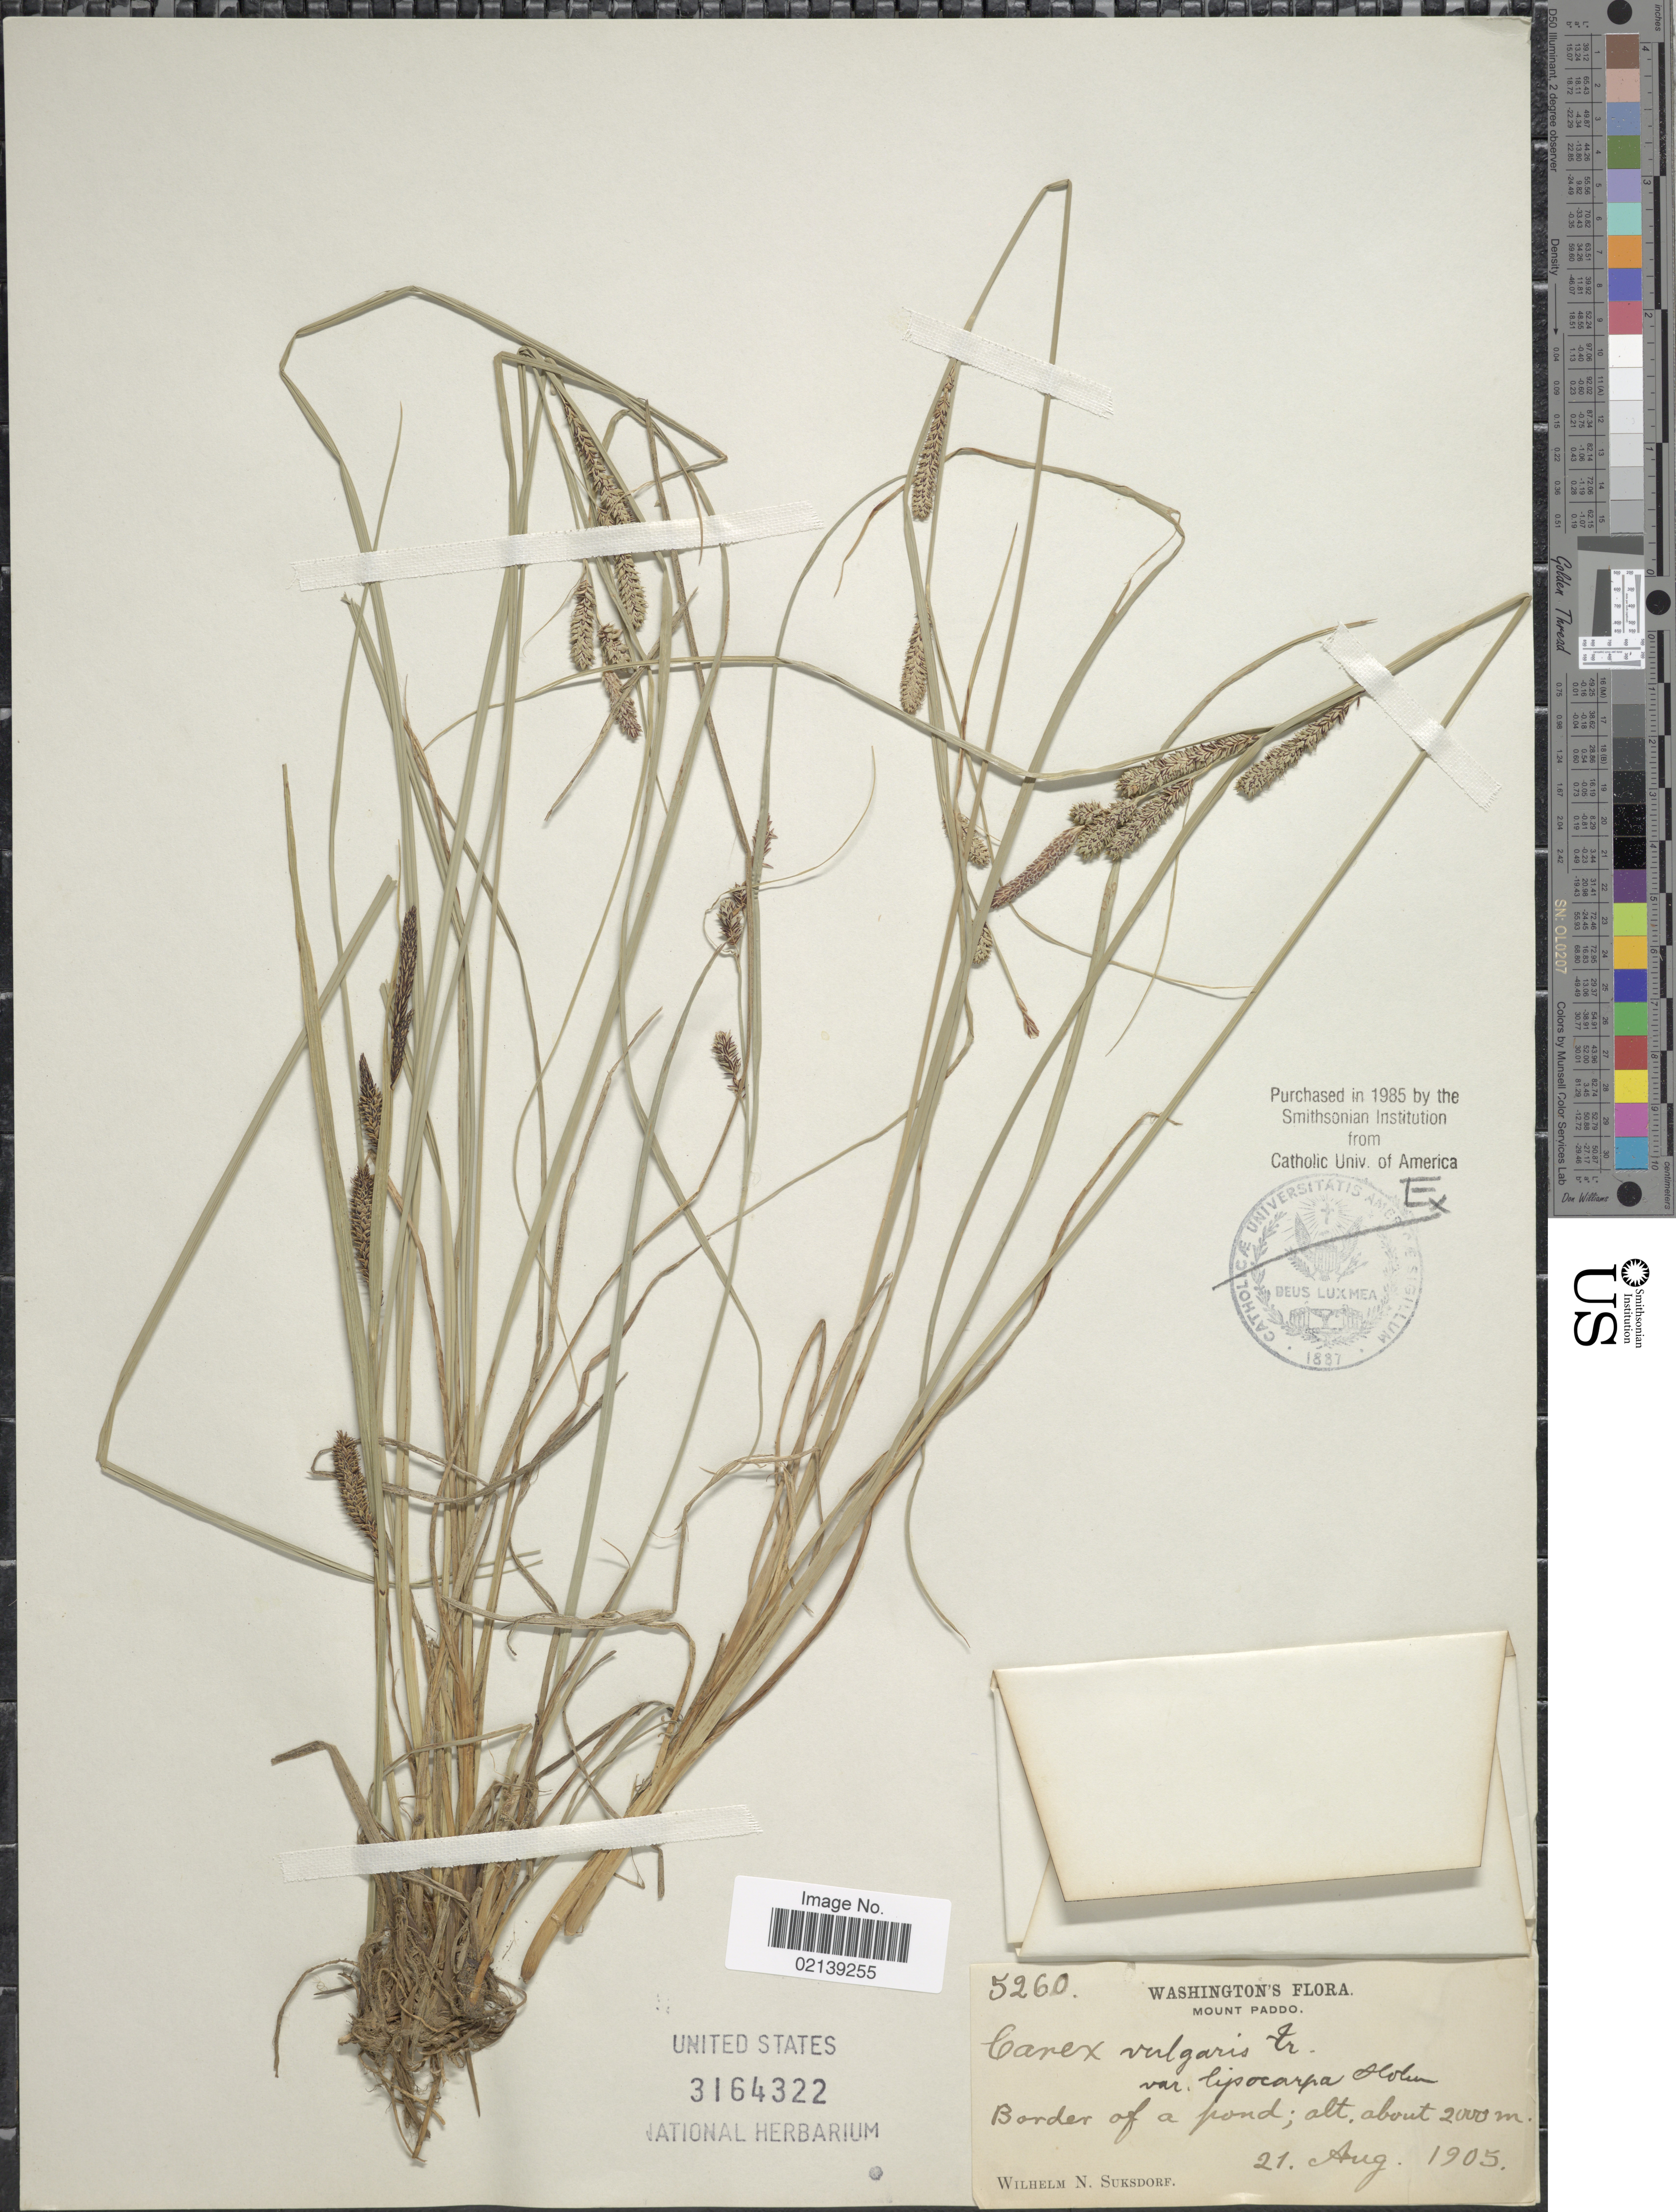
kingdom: Plantae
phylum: Tracheophyta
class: Liliopsida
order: Poales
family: Cyperaceae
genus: Carex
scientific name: Carex kelloggii var. kelloggii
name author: W. Boott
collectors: W. N. Suksdorf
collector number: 5260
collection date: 1905-08-21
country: United States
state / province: Washington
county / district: Skamania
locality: Mount Paddo, border of pond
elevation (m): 2000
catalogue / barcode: US 3164322